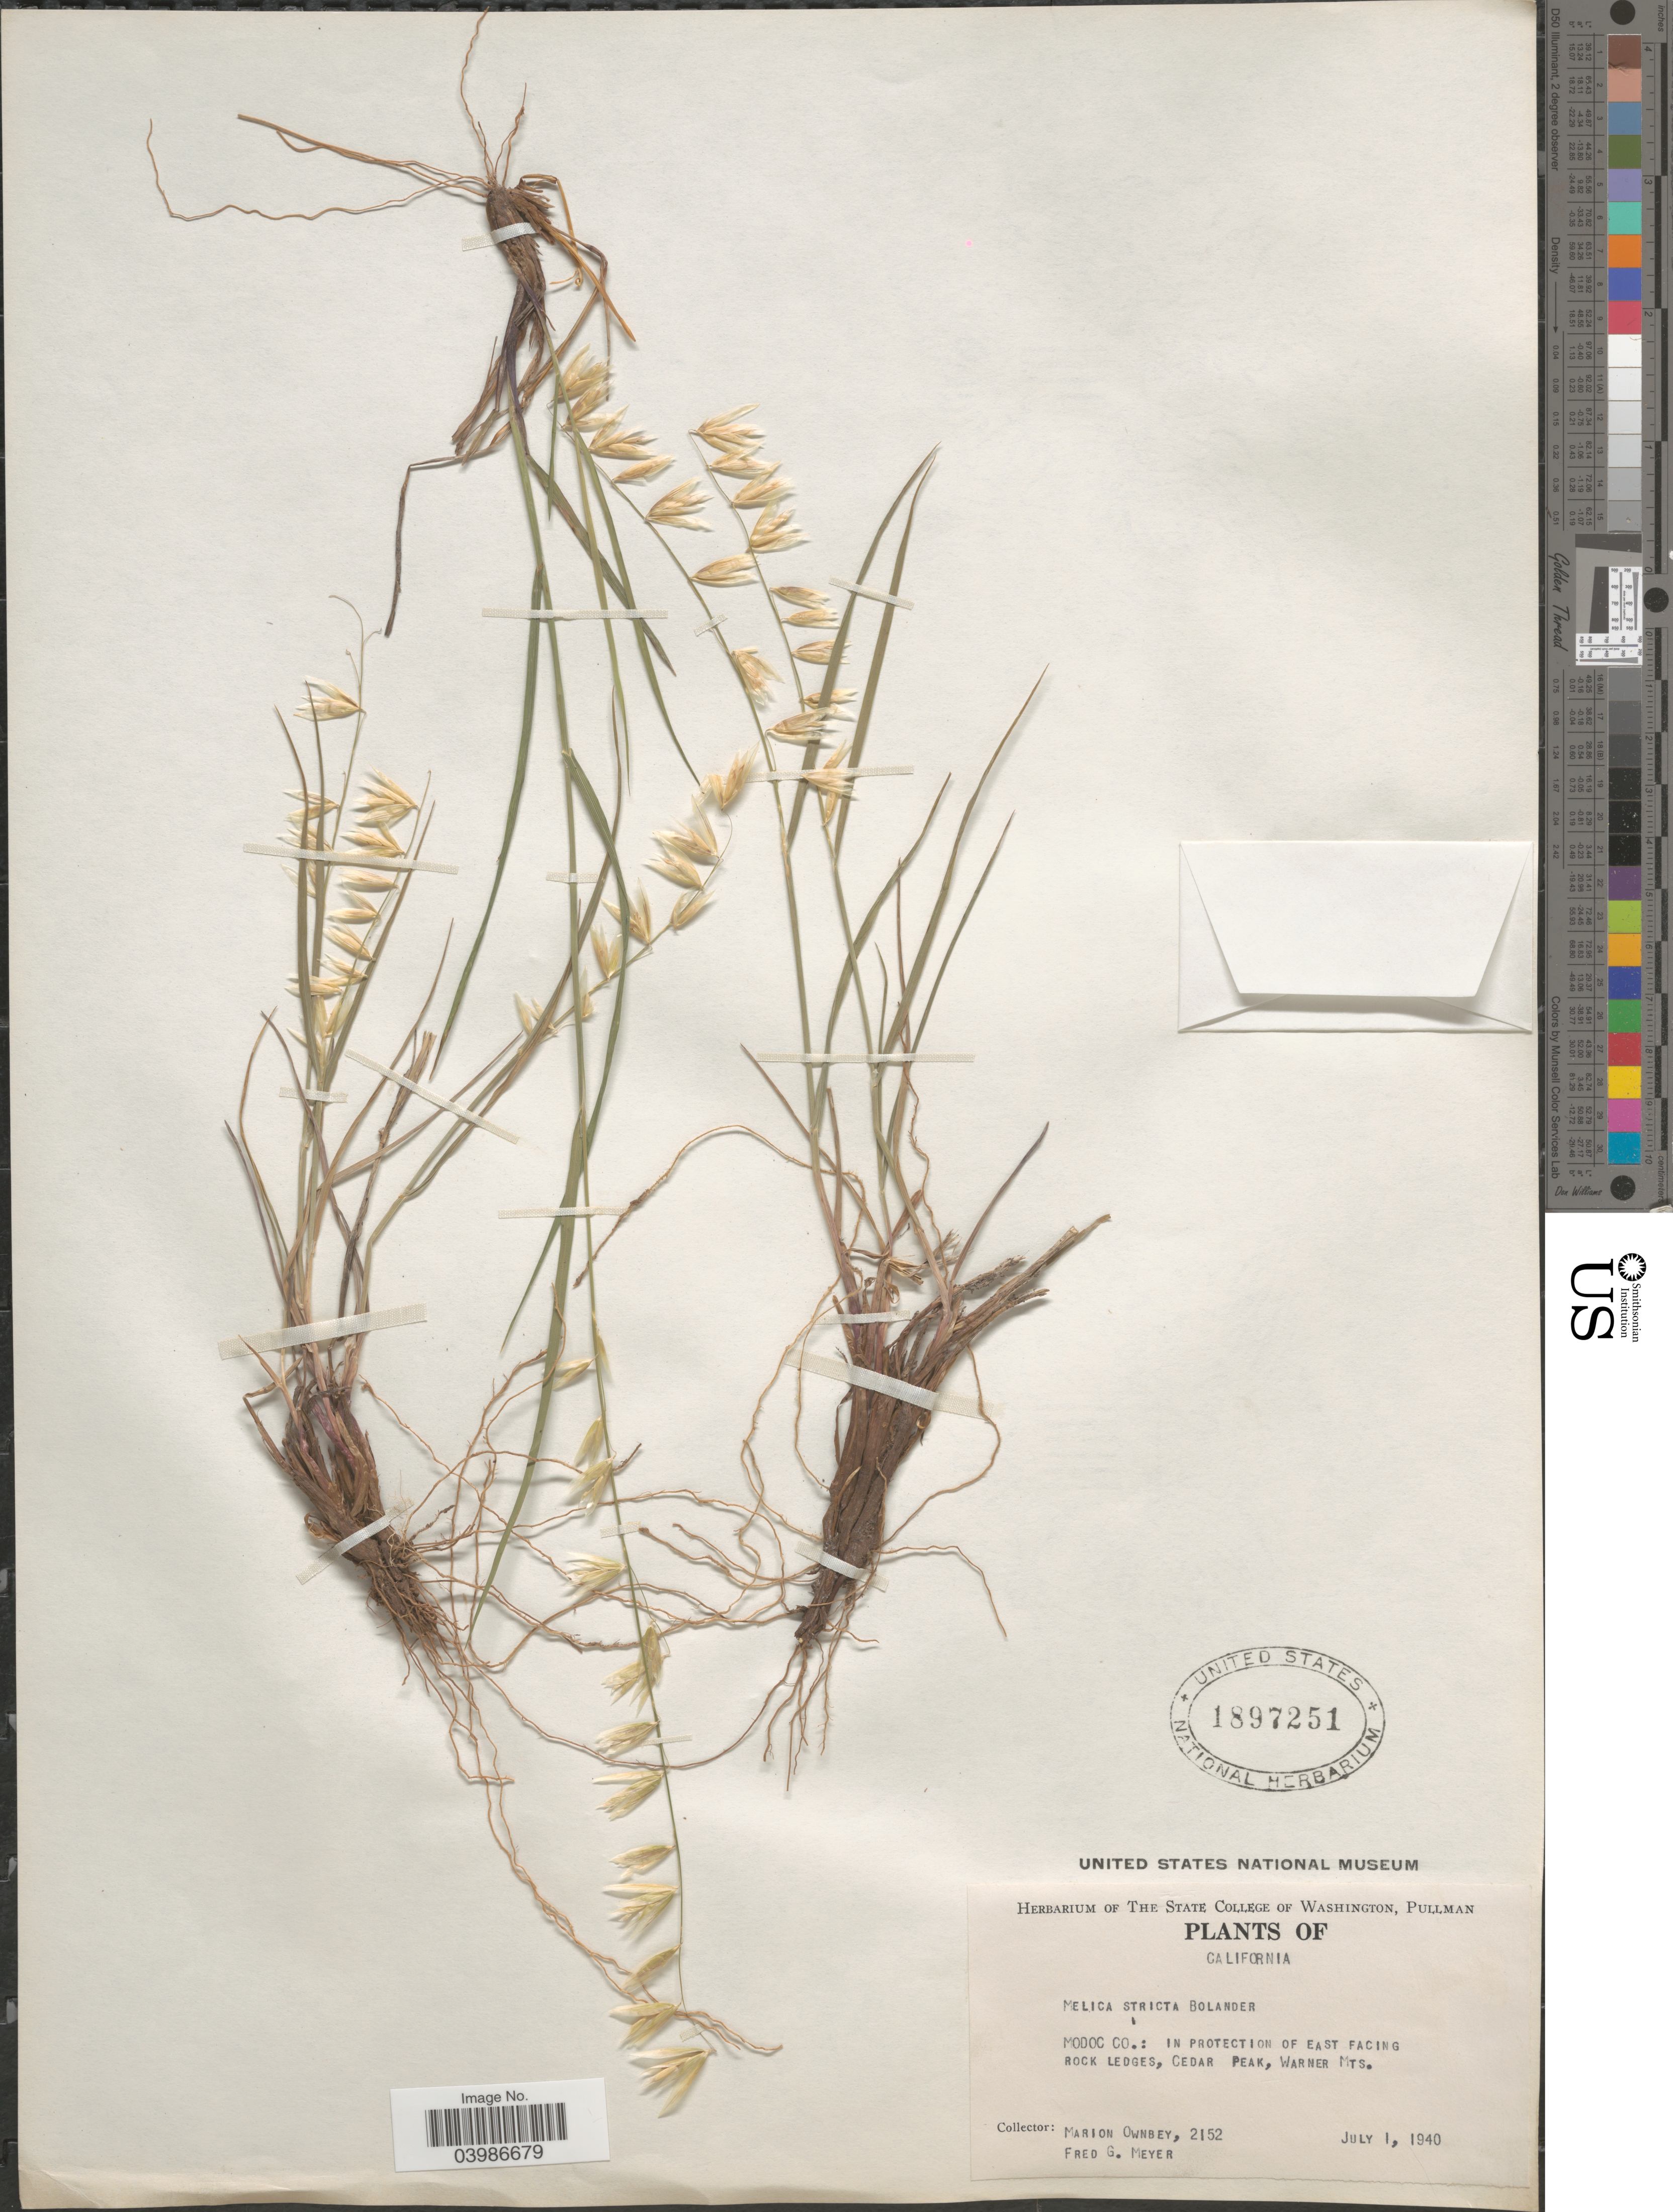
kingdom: Plantae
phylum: Tracheophyta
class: Liliopsida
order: Poales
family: Poaceae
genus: Melica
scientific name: Melica stricta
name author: Bol.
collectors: M. Ownbey & F. G. Meyer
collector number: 2152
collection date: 1940-07-01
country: United States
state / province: California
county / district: Modoc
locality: Modoc Co.: In protection of east facing rock ledges, Cedar Peak, Warner Mts.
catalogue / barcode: US 1897251